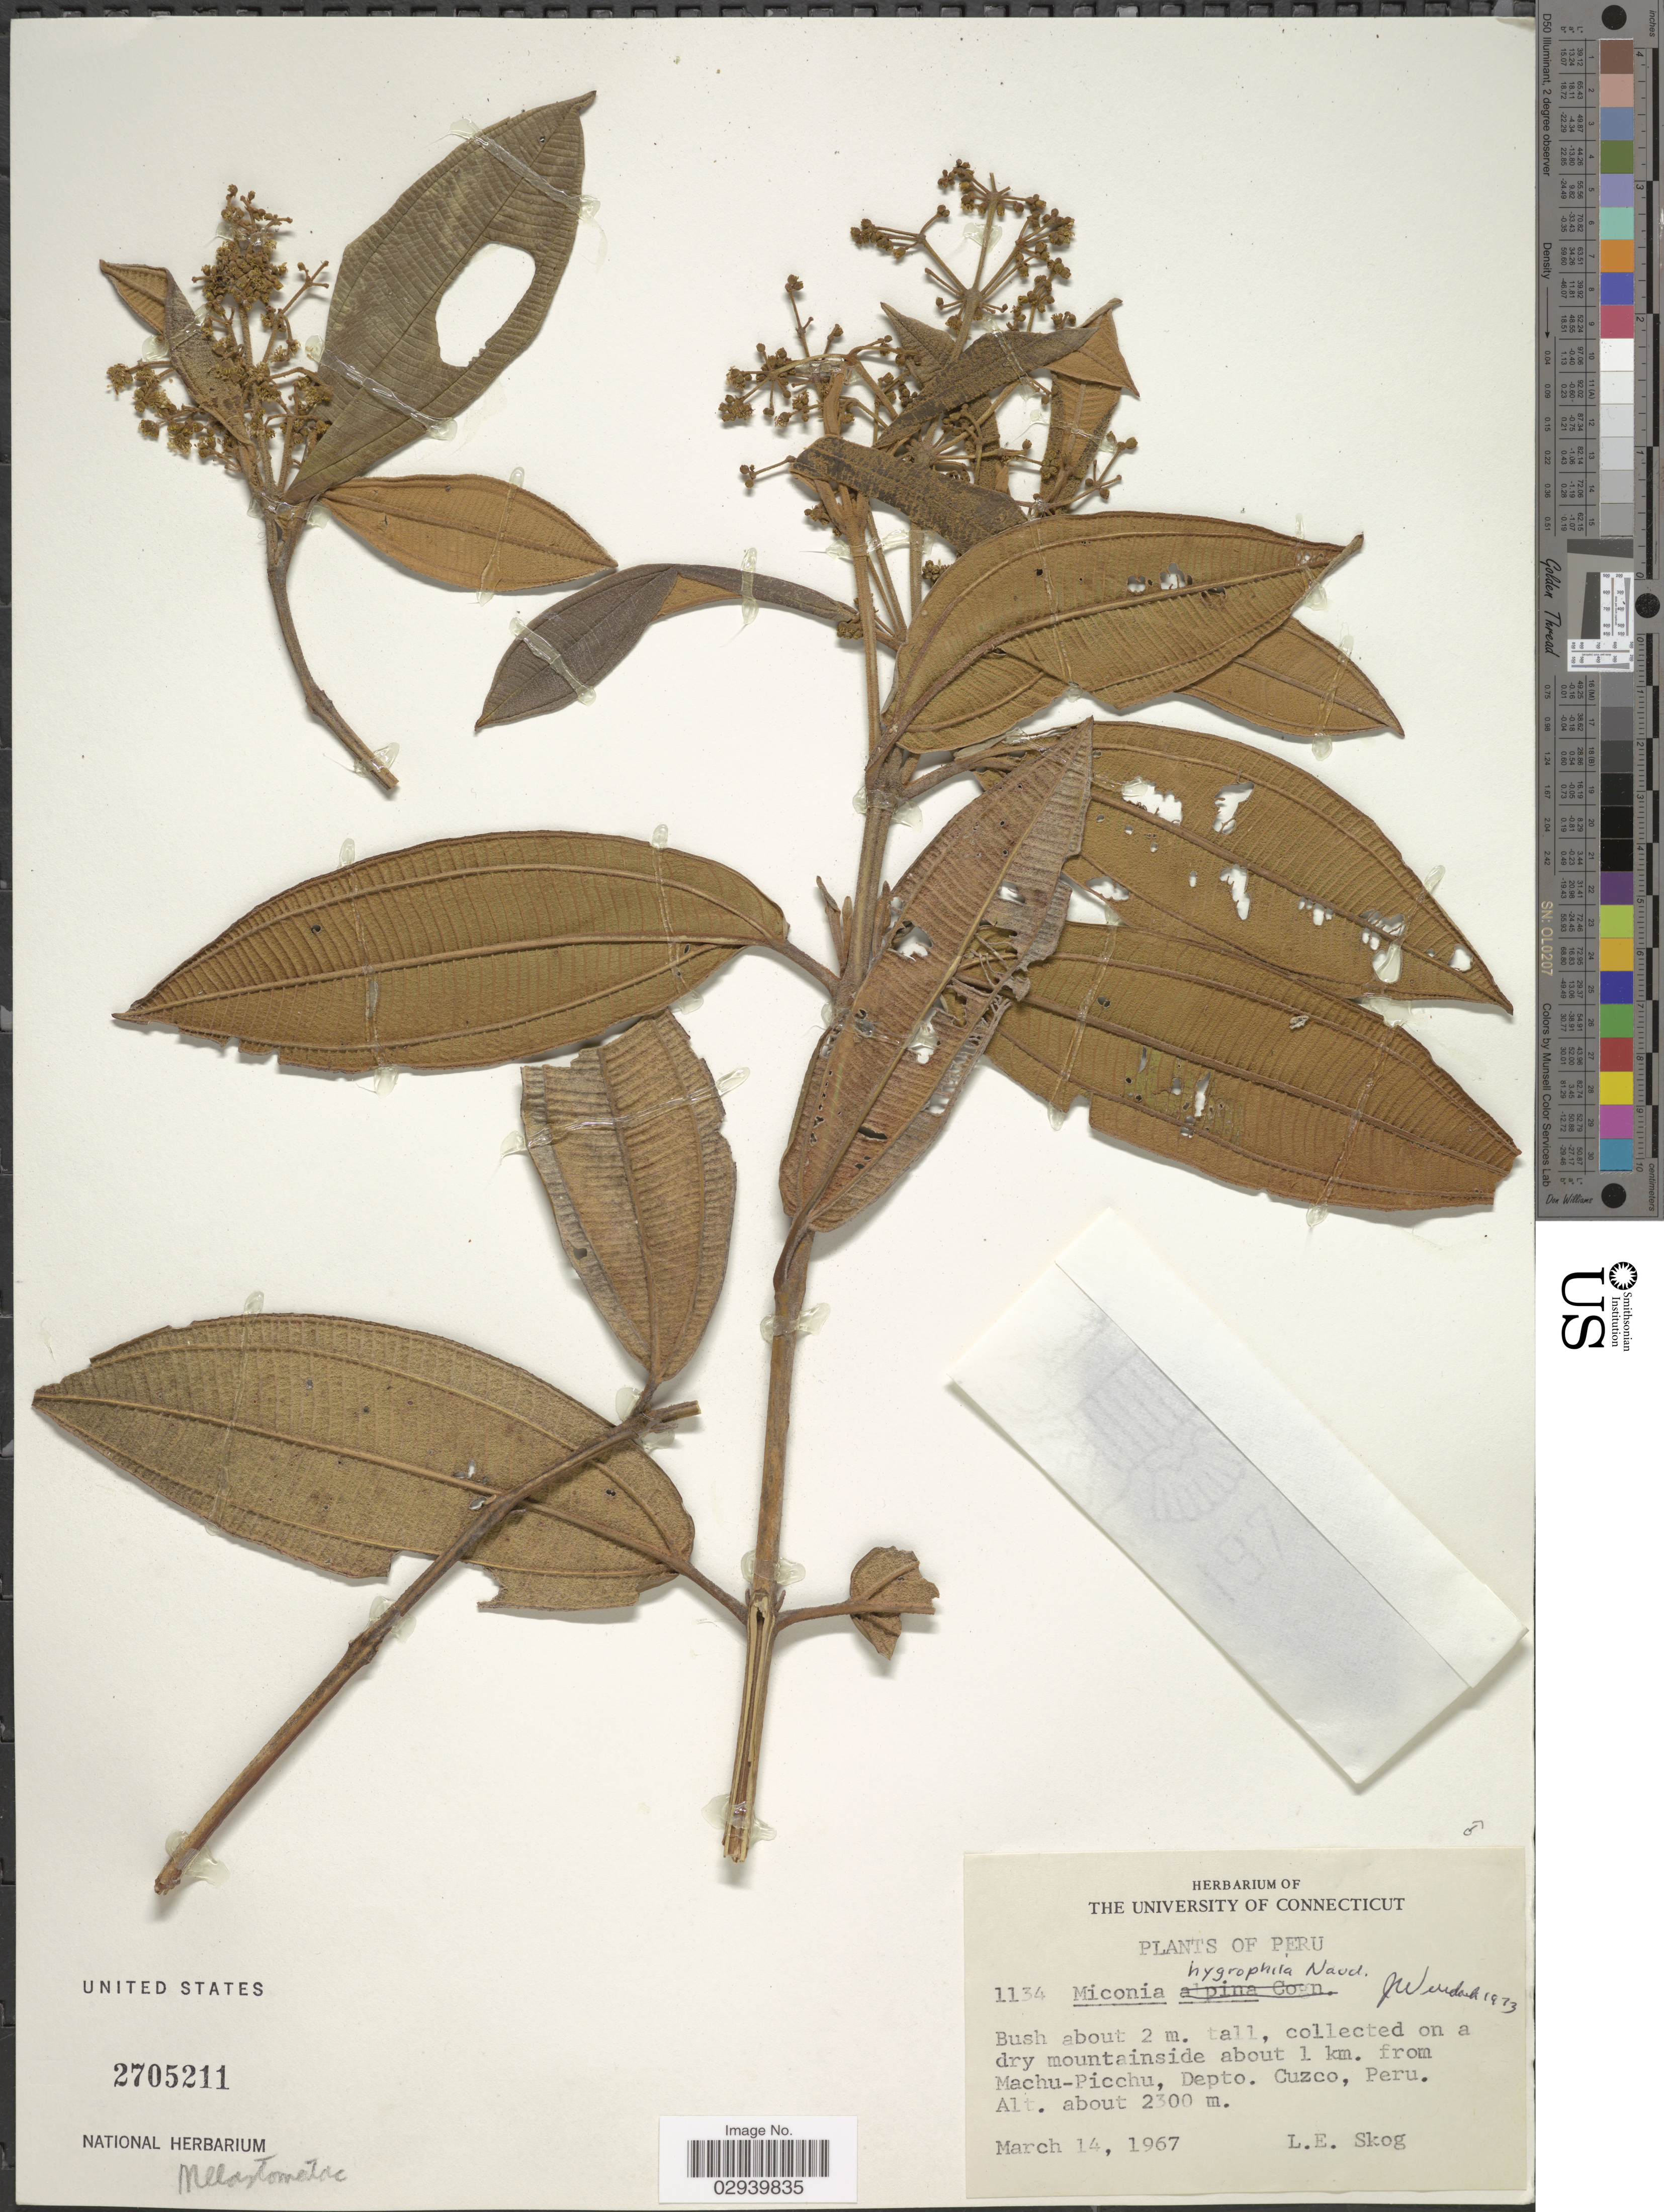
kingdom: Plantae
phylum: Tracheophyta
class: Magnoliopsida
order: Myrtales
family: Melastomataceae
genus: Miconia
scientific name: Miconia hygrophila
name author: Naudin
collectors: L. E. Skog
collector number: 1134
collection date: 1967-03-14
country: Peru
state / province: Cusco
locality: Collected on a dry mountainside about 1 km. from Machu-Picchu, Depto. Cuzco.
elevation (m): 2300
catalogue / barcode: US 2705211